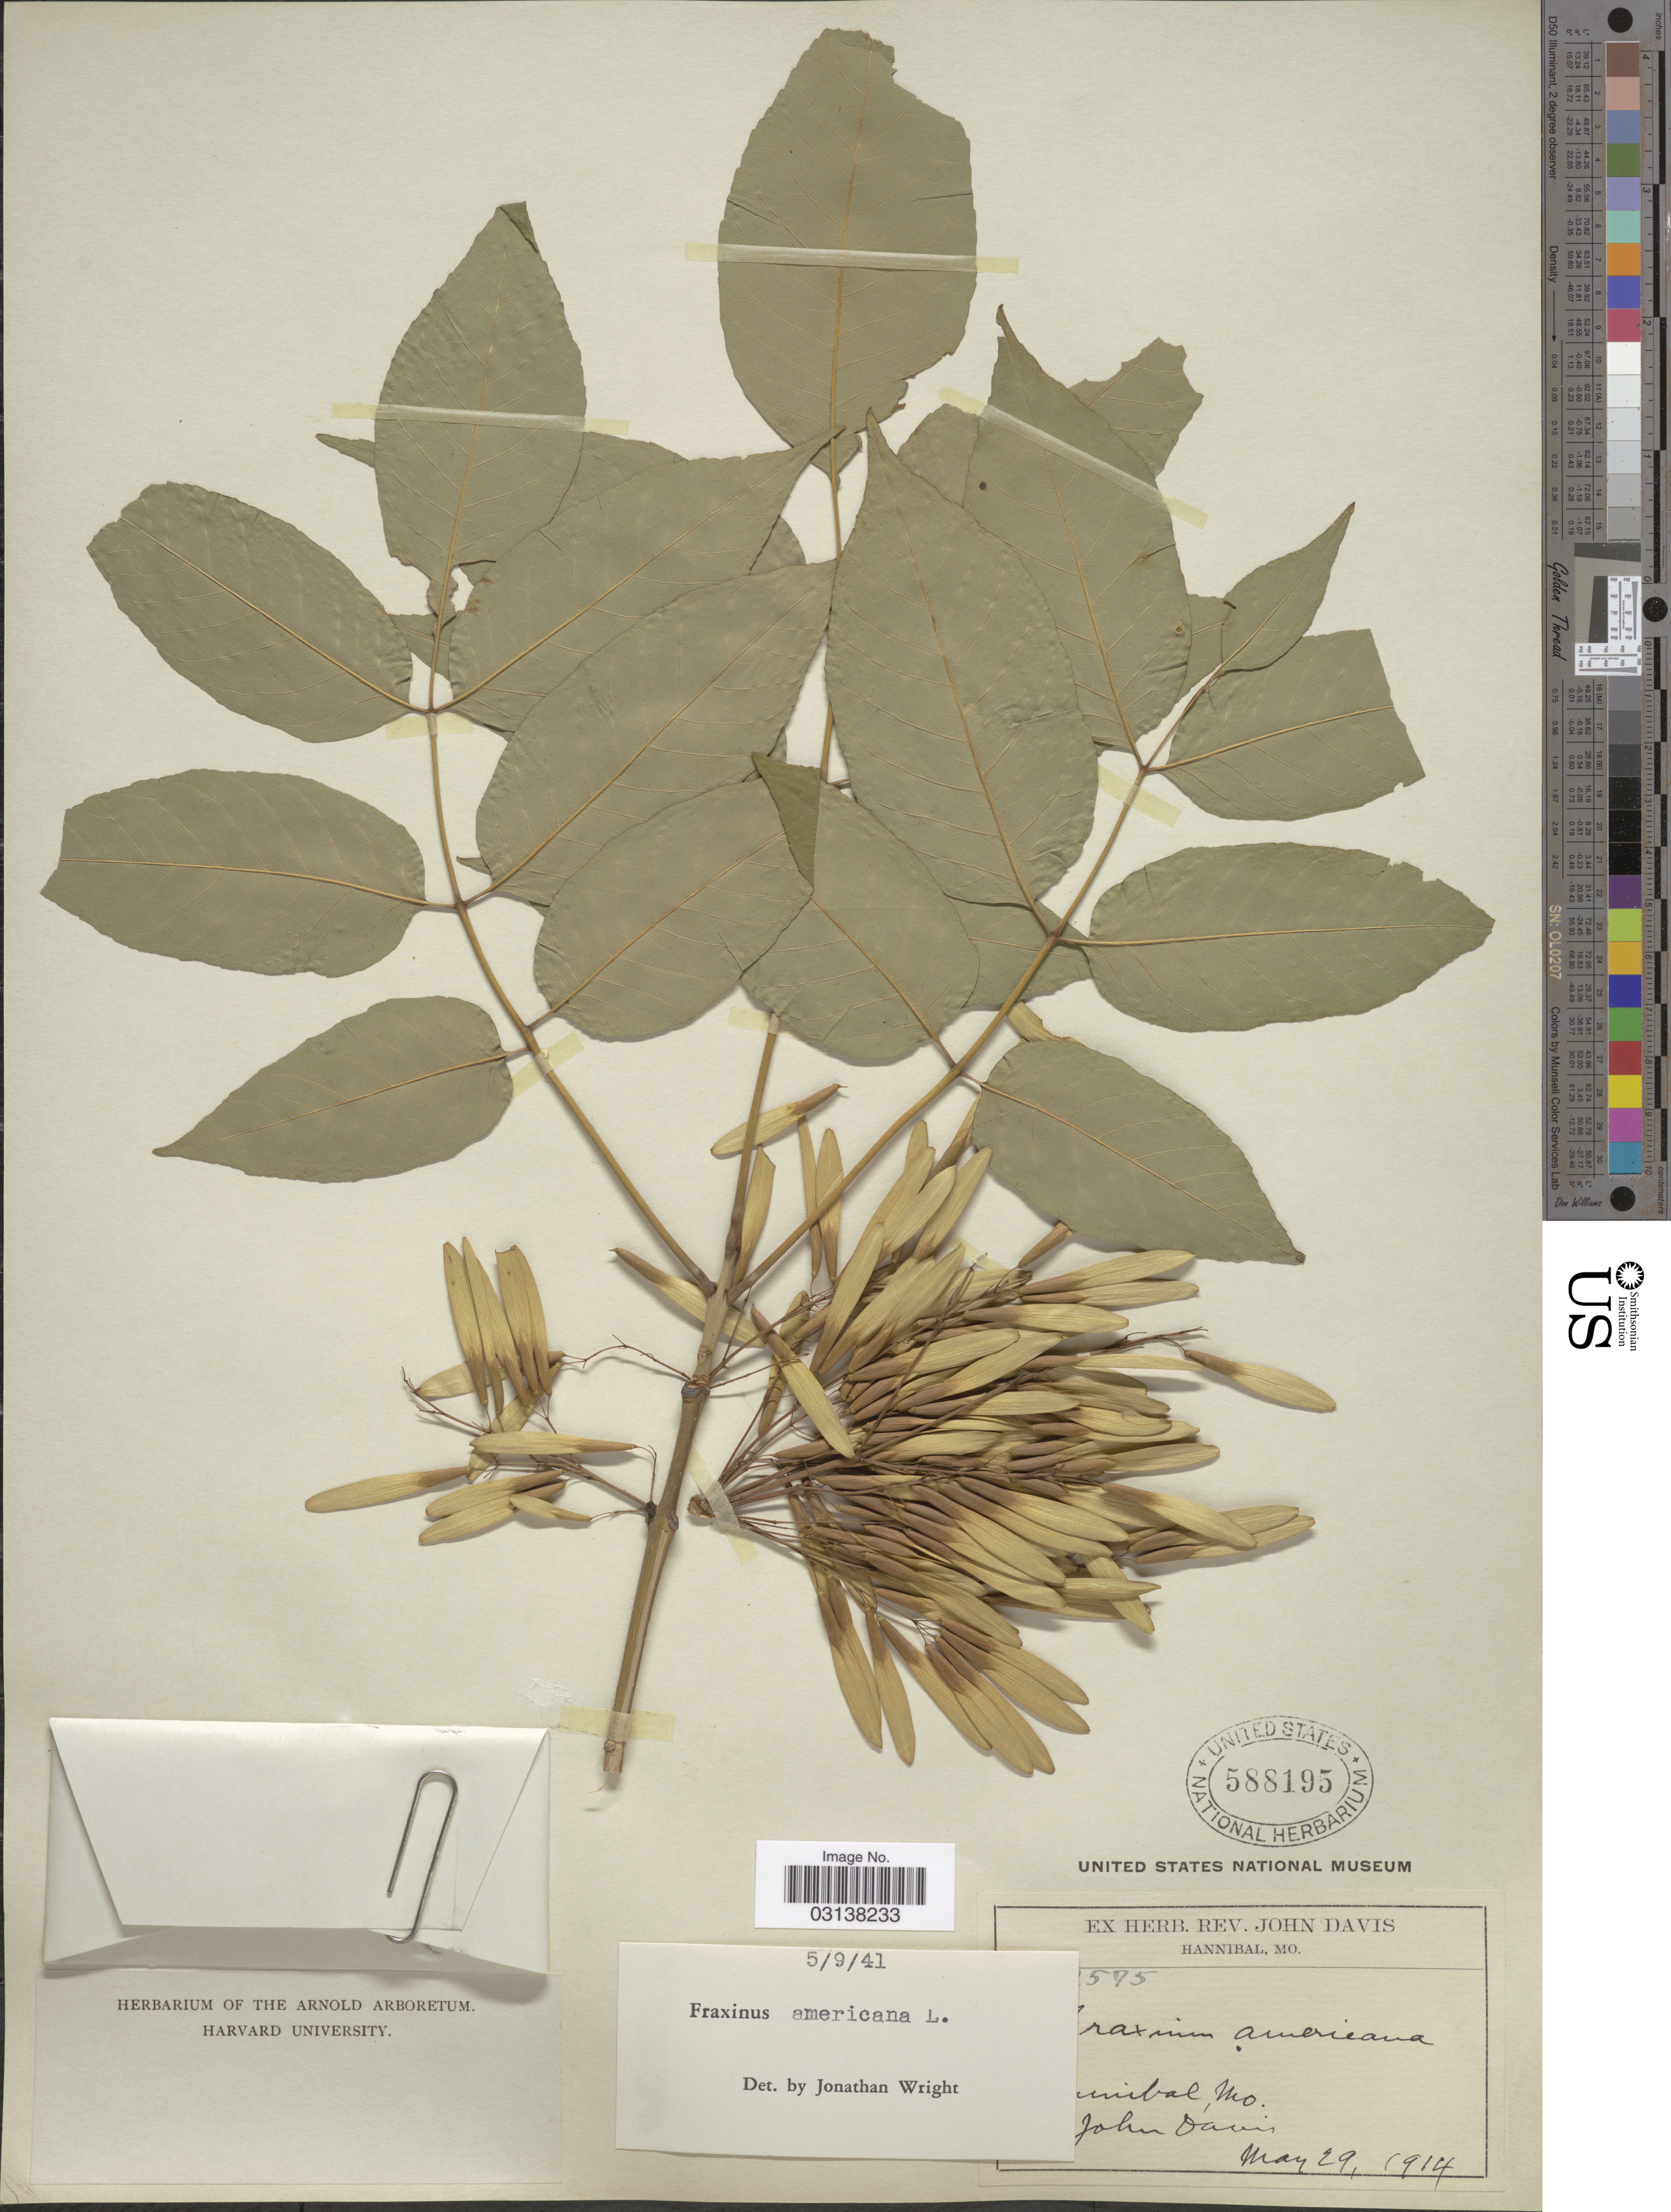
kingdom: Plantae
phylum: Tracheophyta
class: Magnoliopsida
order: Lamiales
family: Oleaceae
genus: Fraxinus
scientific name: Fraxinus americana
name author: L.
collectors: J. Davis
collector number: !575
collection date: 1914-05-29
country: United States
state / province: Missouri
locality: Hannibal.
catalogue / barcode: US 588195